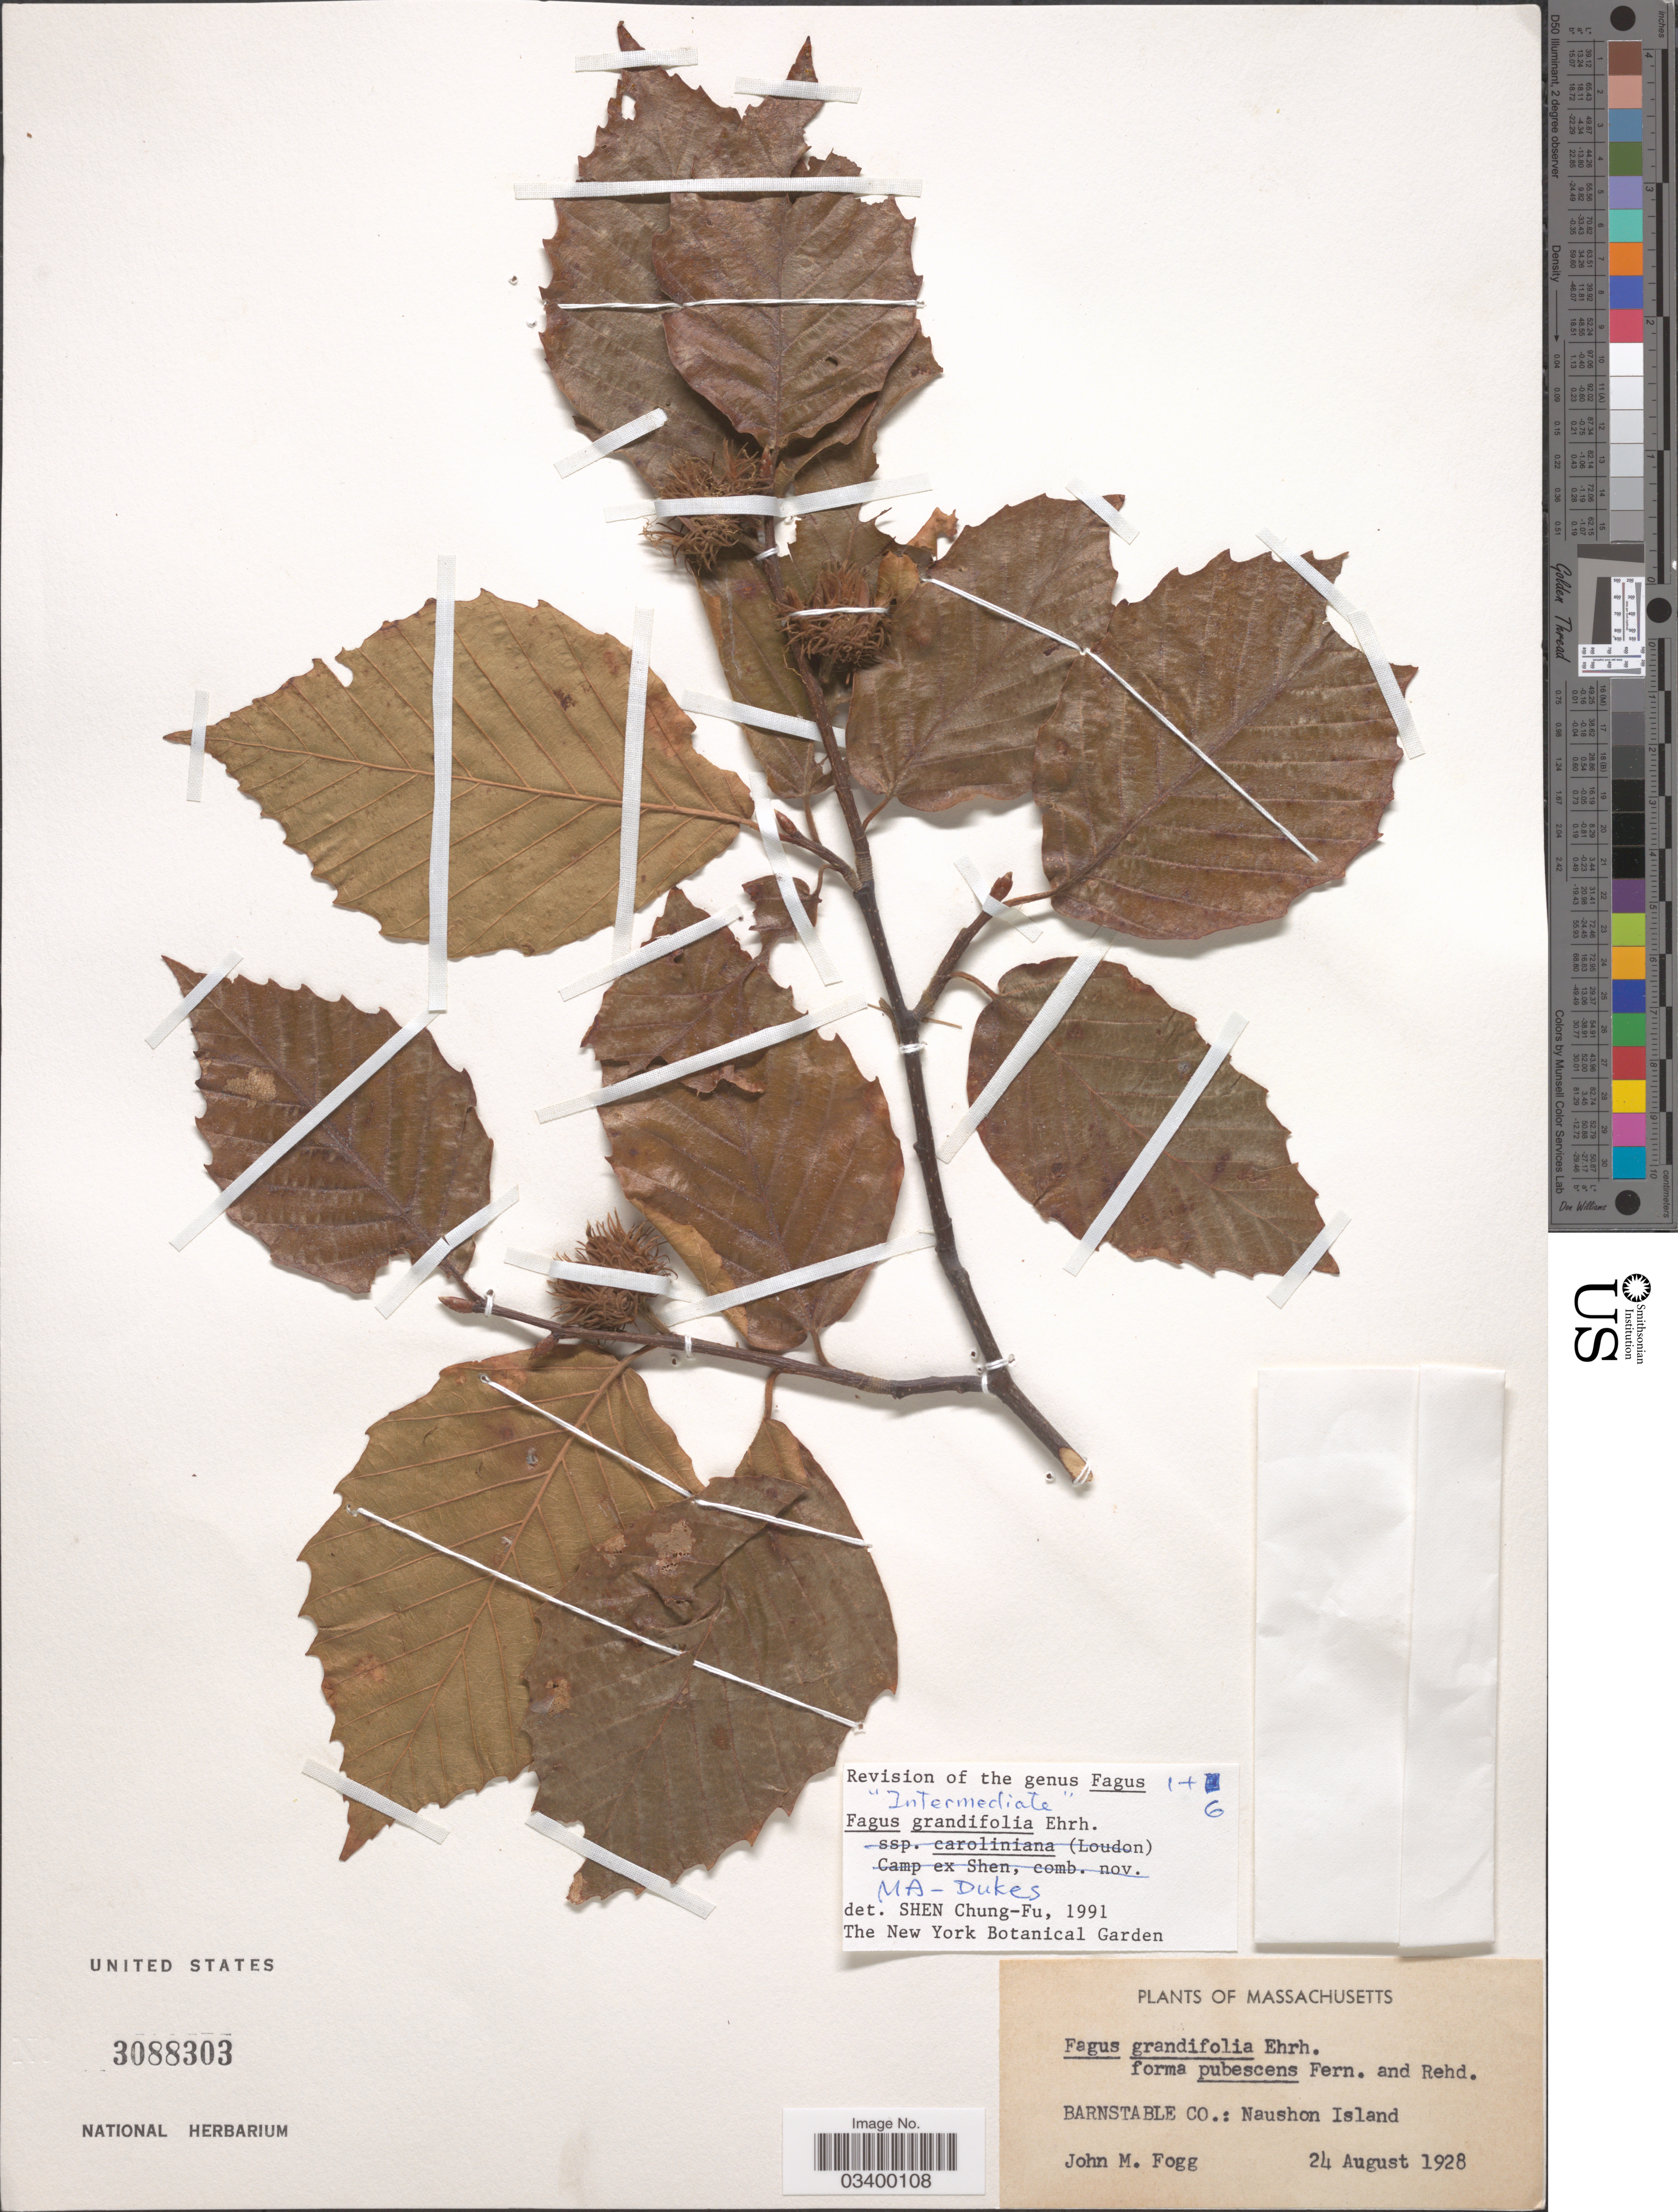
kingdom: Plantae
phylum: Tracheophyta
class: Magnoliopsida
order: Fagales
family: Fagaceae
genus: Fagus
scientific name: Fagus grandifolia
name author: Ehrh.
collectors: J. Fogg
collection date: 1928-08-24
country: United States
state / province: Massachusetts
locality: Barnstable Co.: Naushon Island.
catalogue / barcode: US 3088303